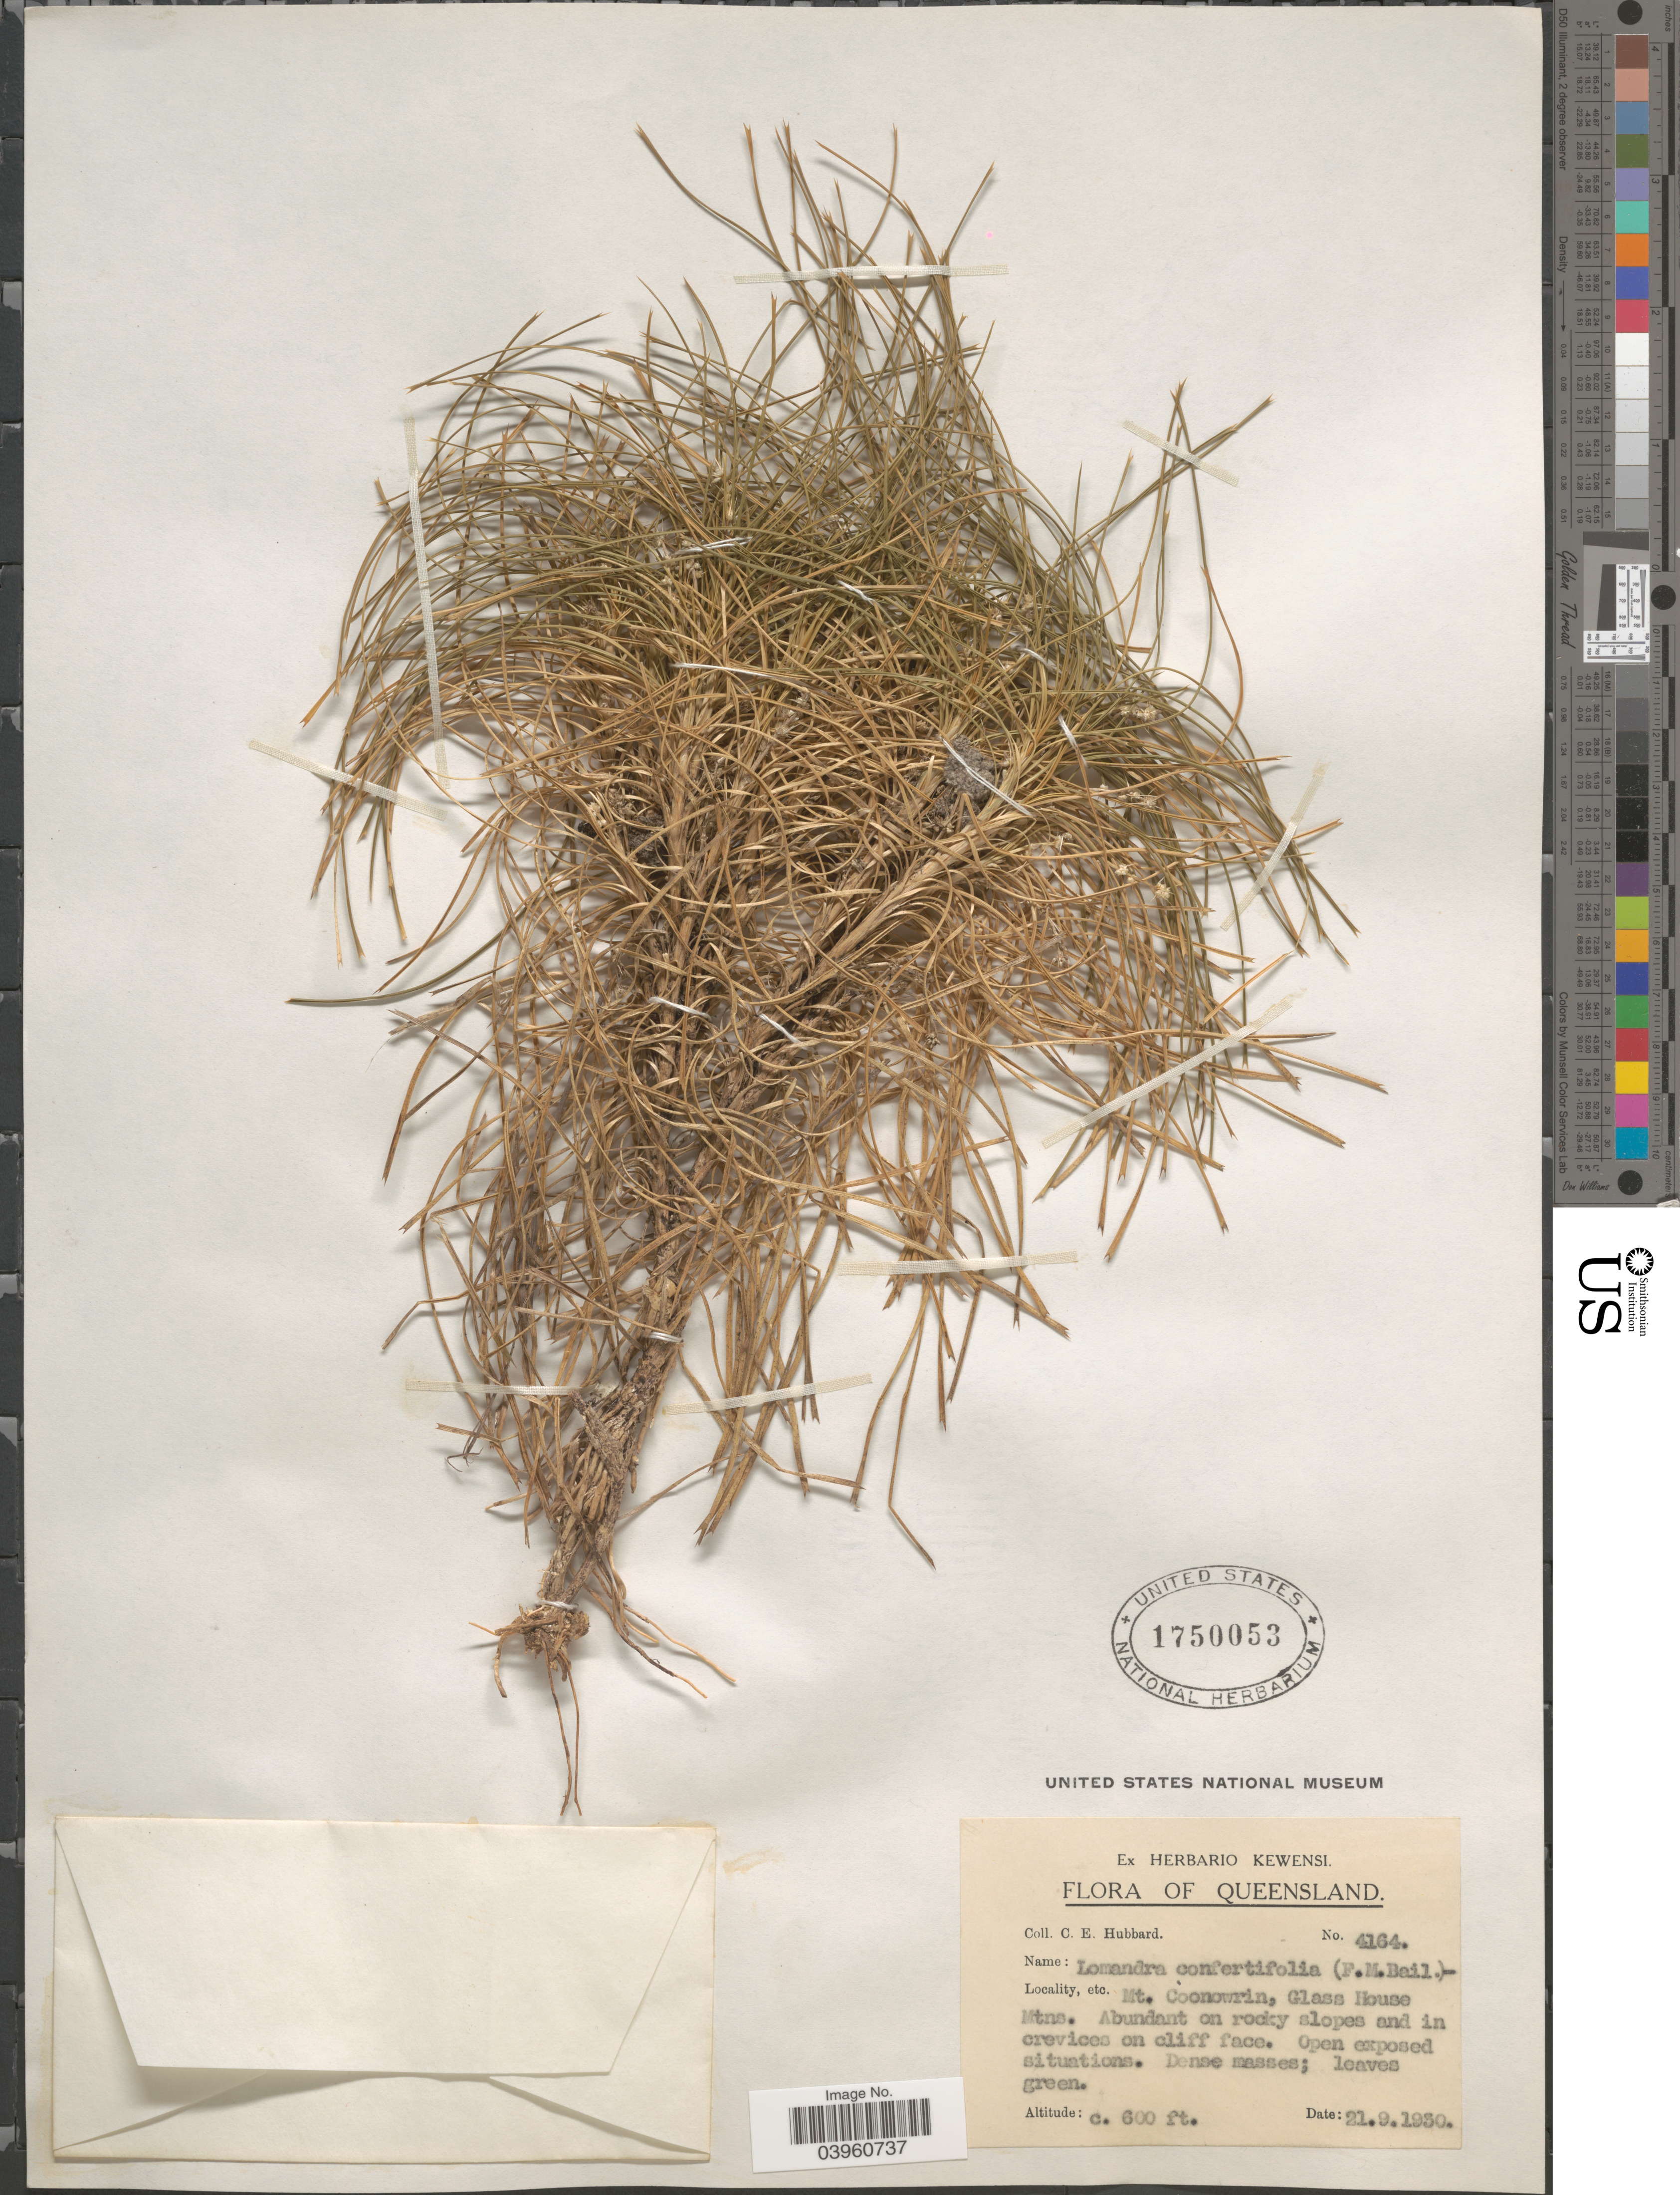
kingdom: Plantae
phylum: Tracheophyta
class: Liliopsida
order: Asparagales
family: Asparagaceae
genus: Lomandra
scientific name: Lomandra confertifolia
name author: (F.M. Bailey) Fahn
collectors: C. E. Hubbard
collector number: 4164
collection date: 1930-09-21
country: Australia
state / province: Queensland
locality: Mt. Coonowrin, Glass House Mtns.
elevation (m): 183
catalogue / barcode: US 1750053